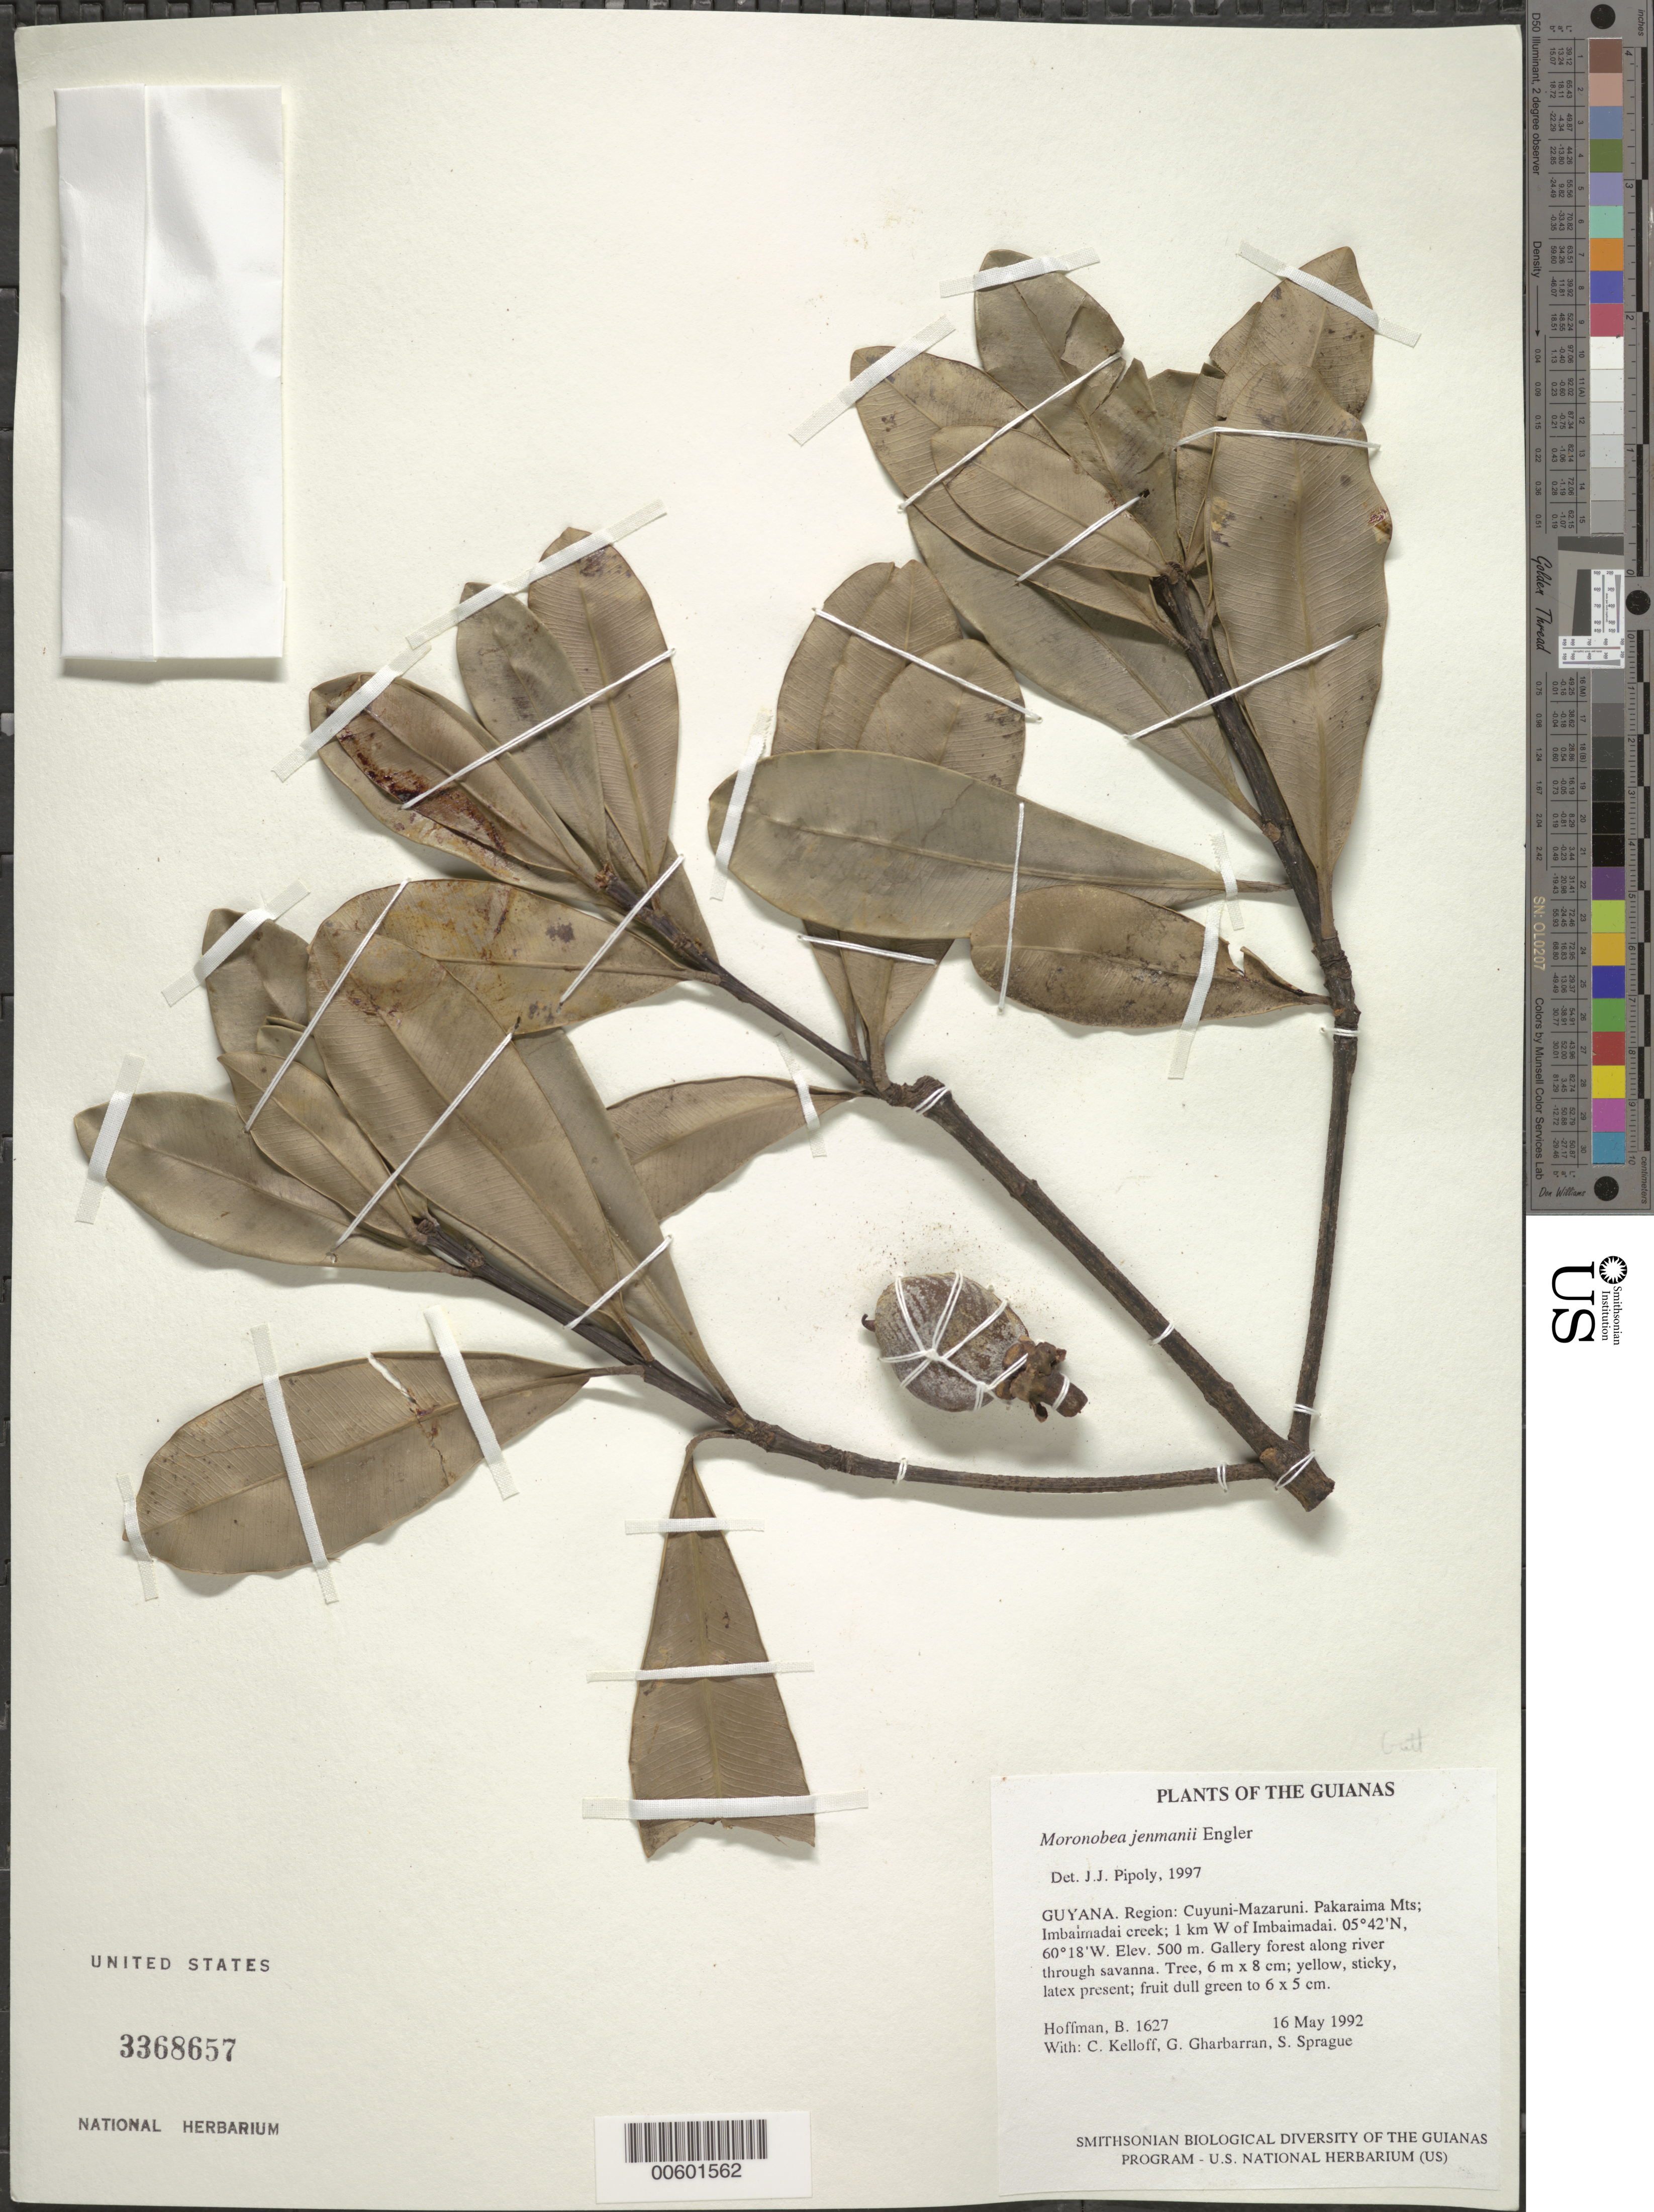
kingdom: Plantae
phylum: Tracheophyta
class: Magnoliopsida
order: Malpighiales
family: Clusiaceae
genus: Moronobea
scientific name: Moronobea jenmanii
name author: Engl.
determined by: Pipoly, J. J., III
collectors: B. Hoffman, C. L. Kelloff, G. Gharbarran & S. Sprague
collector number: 1627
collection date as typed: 16 May 1992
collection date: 1992-05-16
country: Guyana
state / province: Cuyuni-Mazaruni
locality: Pakaraima Mts; Imbaimadai Creek; 1 km W of Imbaimadai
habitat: Gallery forest along river through savanna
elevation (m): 500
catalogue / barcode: US 3368657